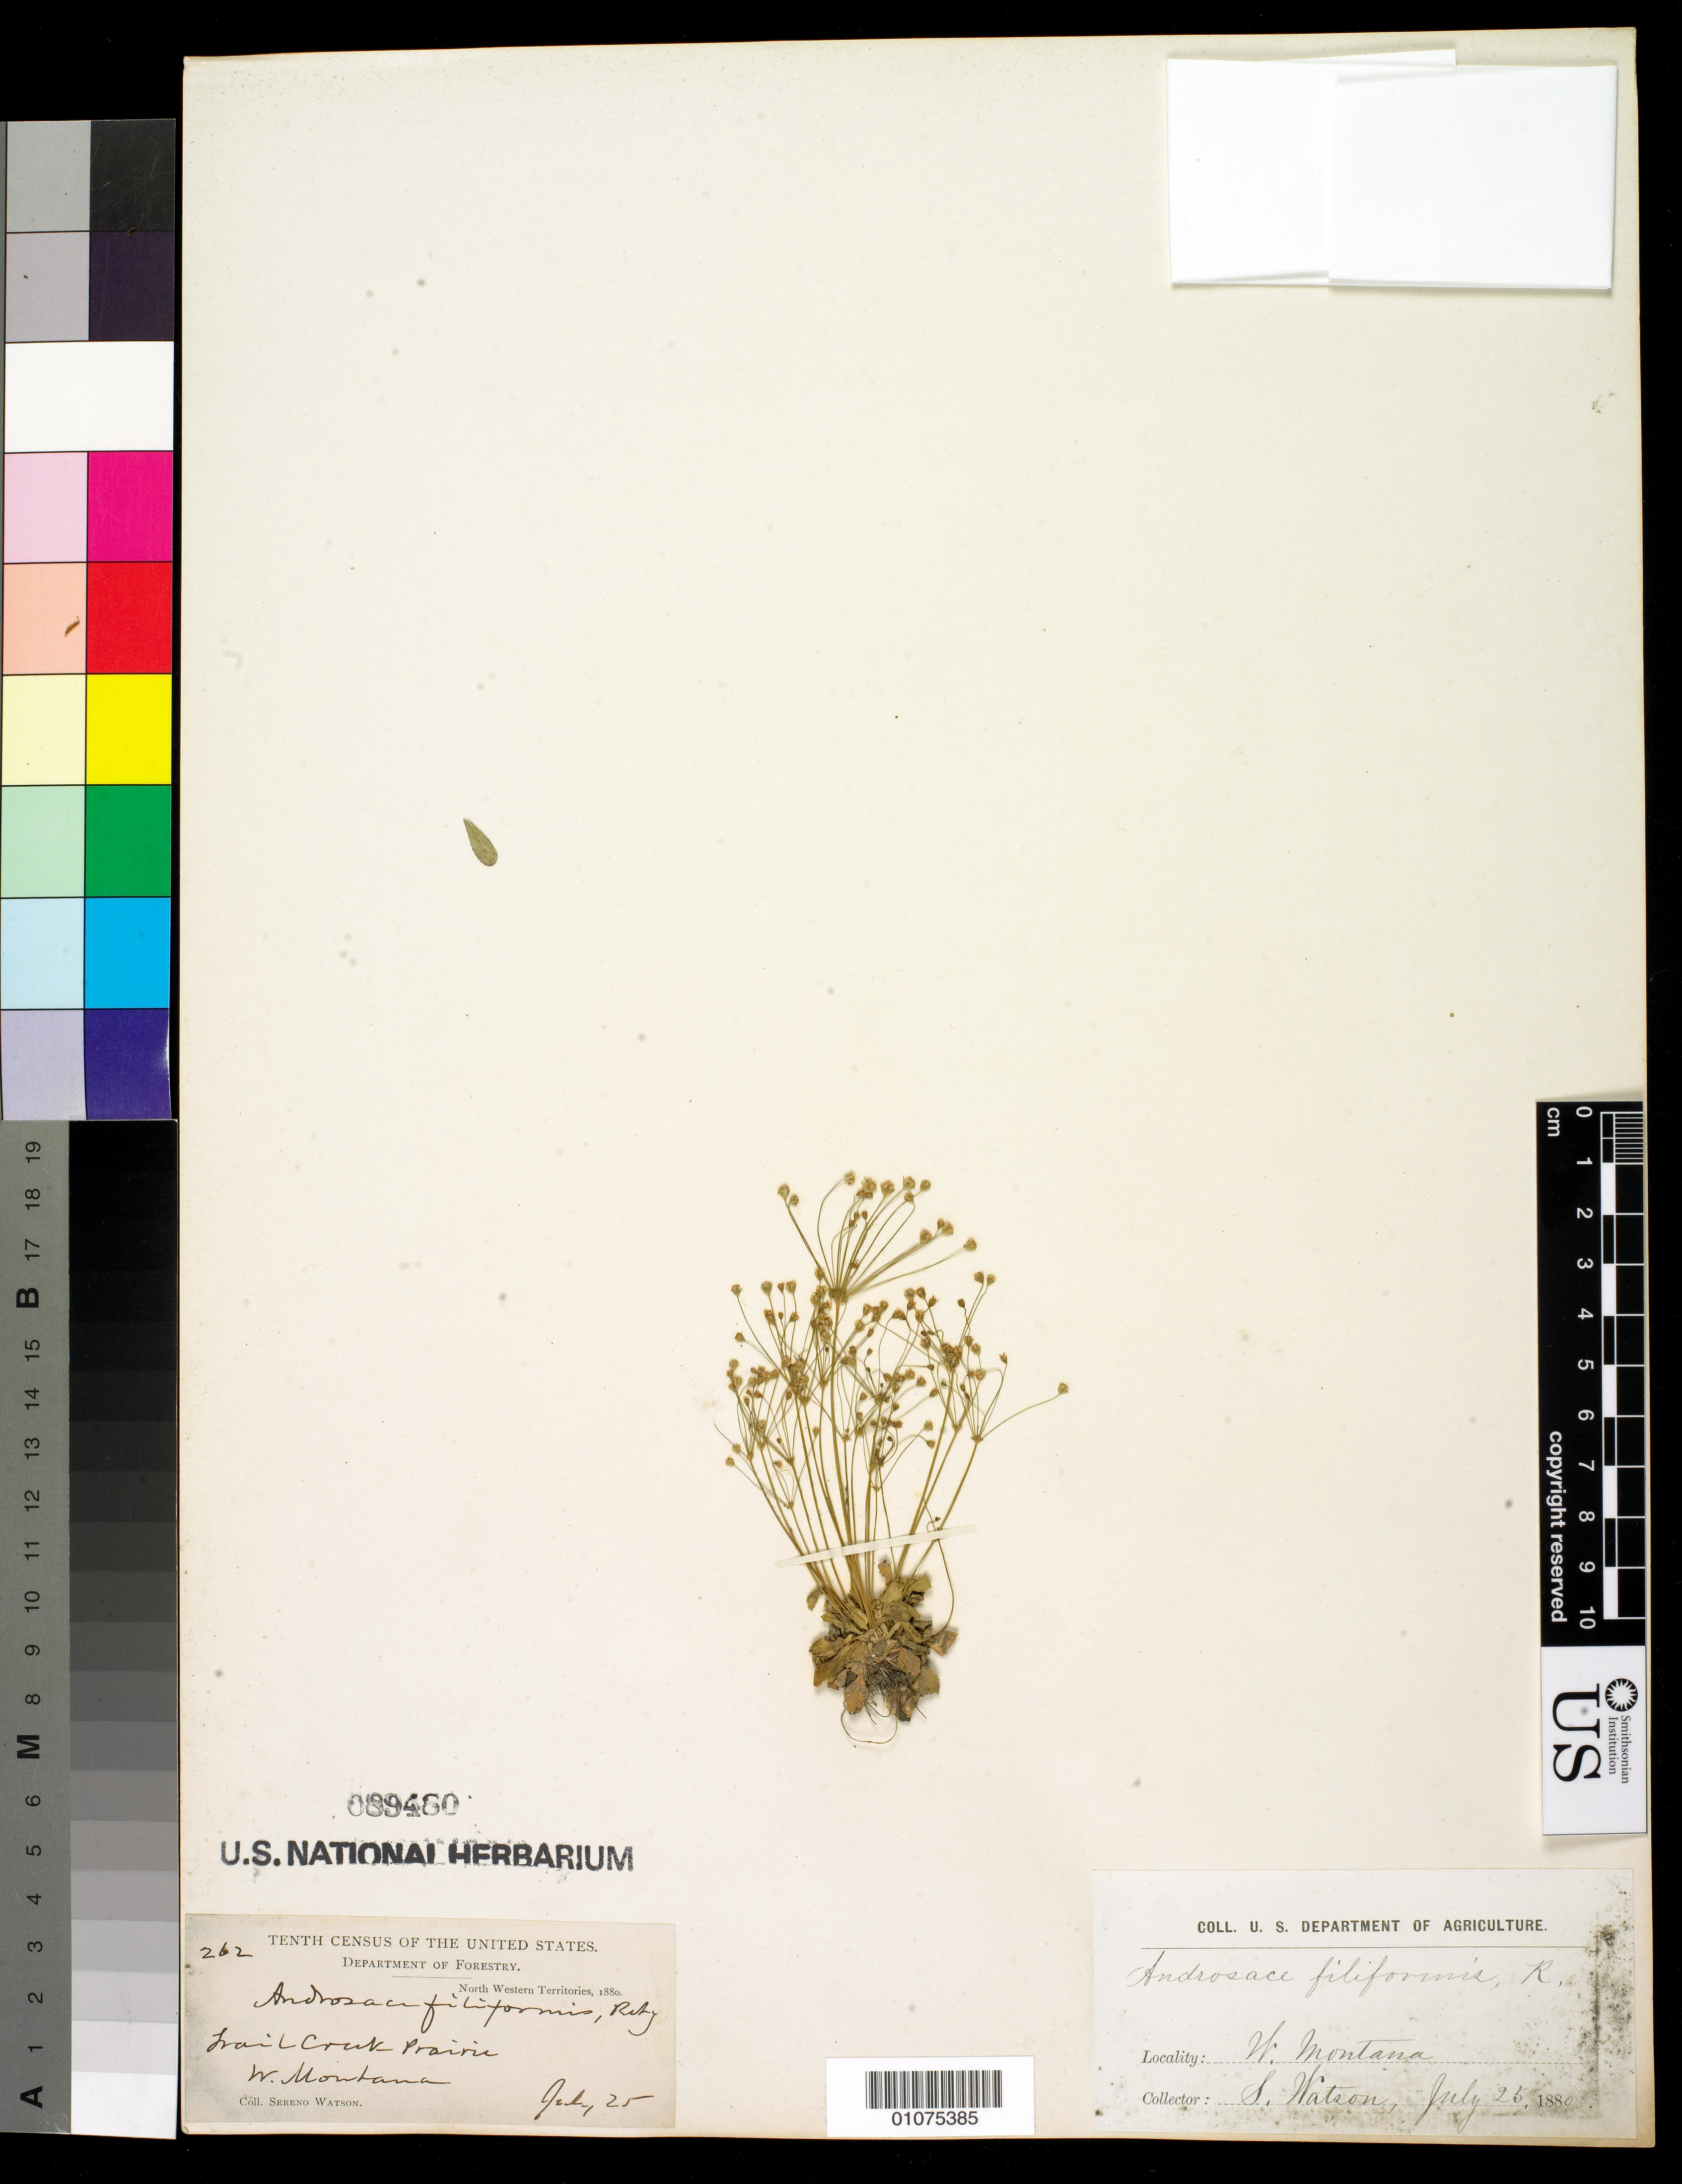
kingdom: Plantae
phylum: Tracheophyta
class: Magnoliopsida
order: Ericales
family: Primulaceae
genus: Androsace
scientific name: Androsace filiformis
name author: Retz.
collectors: S. Watson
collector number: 262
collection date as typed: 25 Jul 1880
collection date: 1880-07-25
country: United States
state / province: Montana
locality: Trail Creek Prairie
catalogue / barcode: US 89480